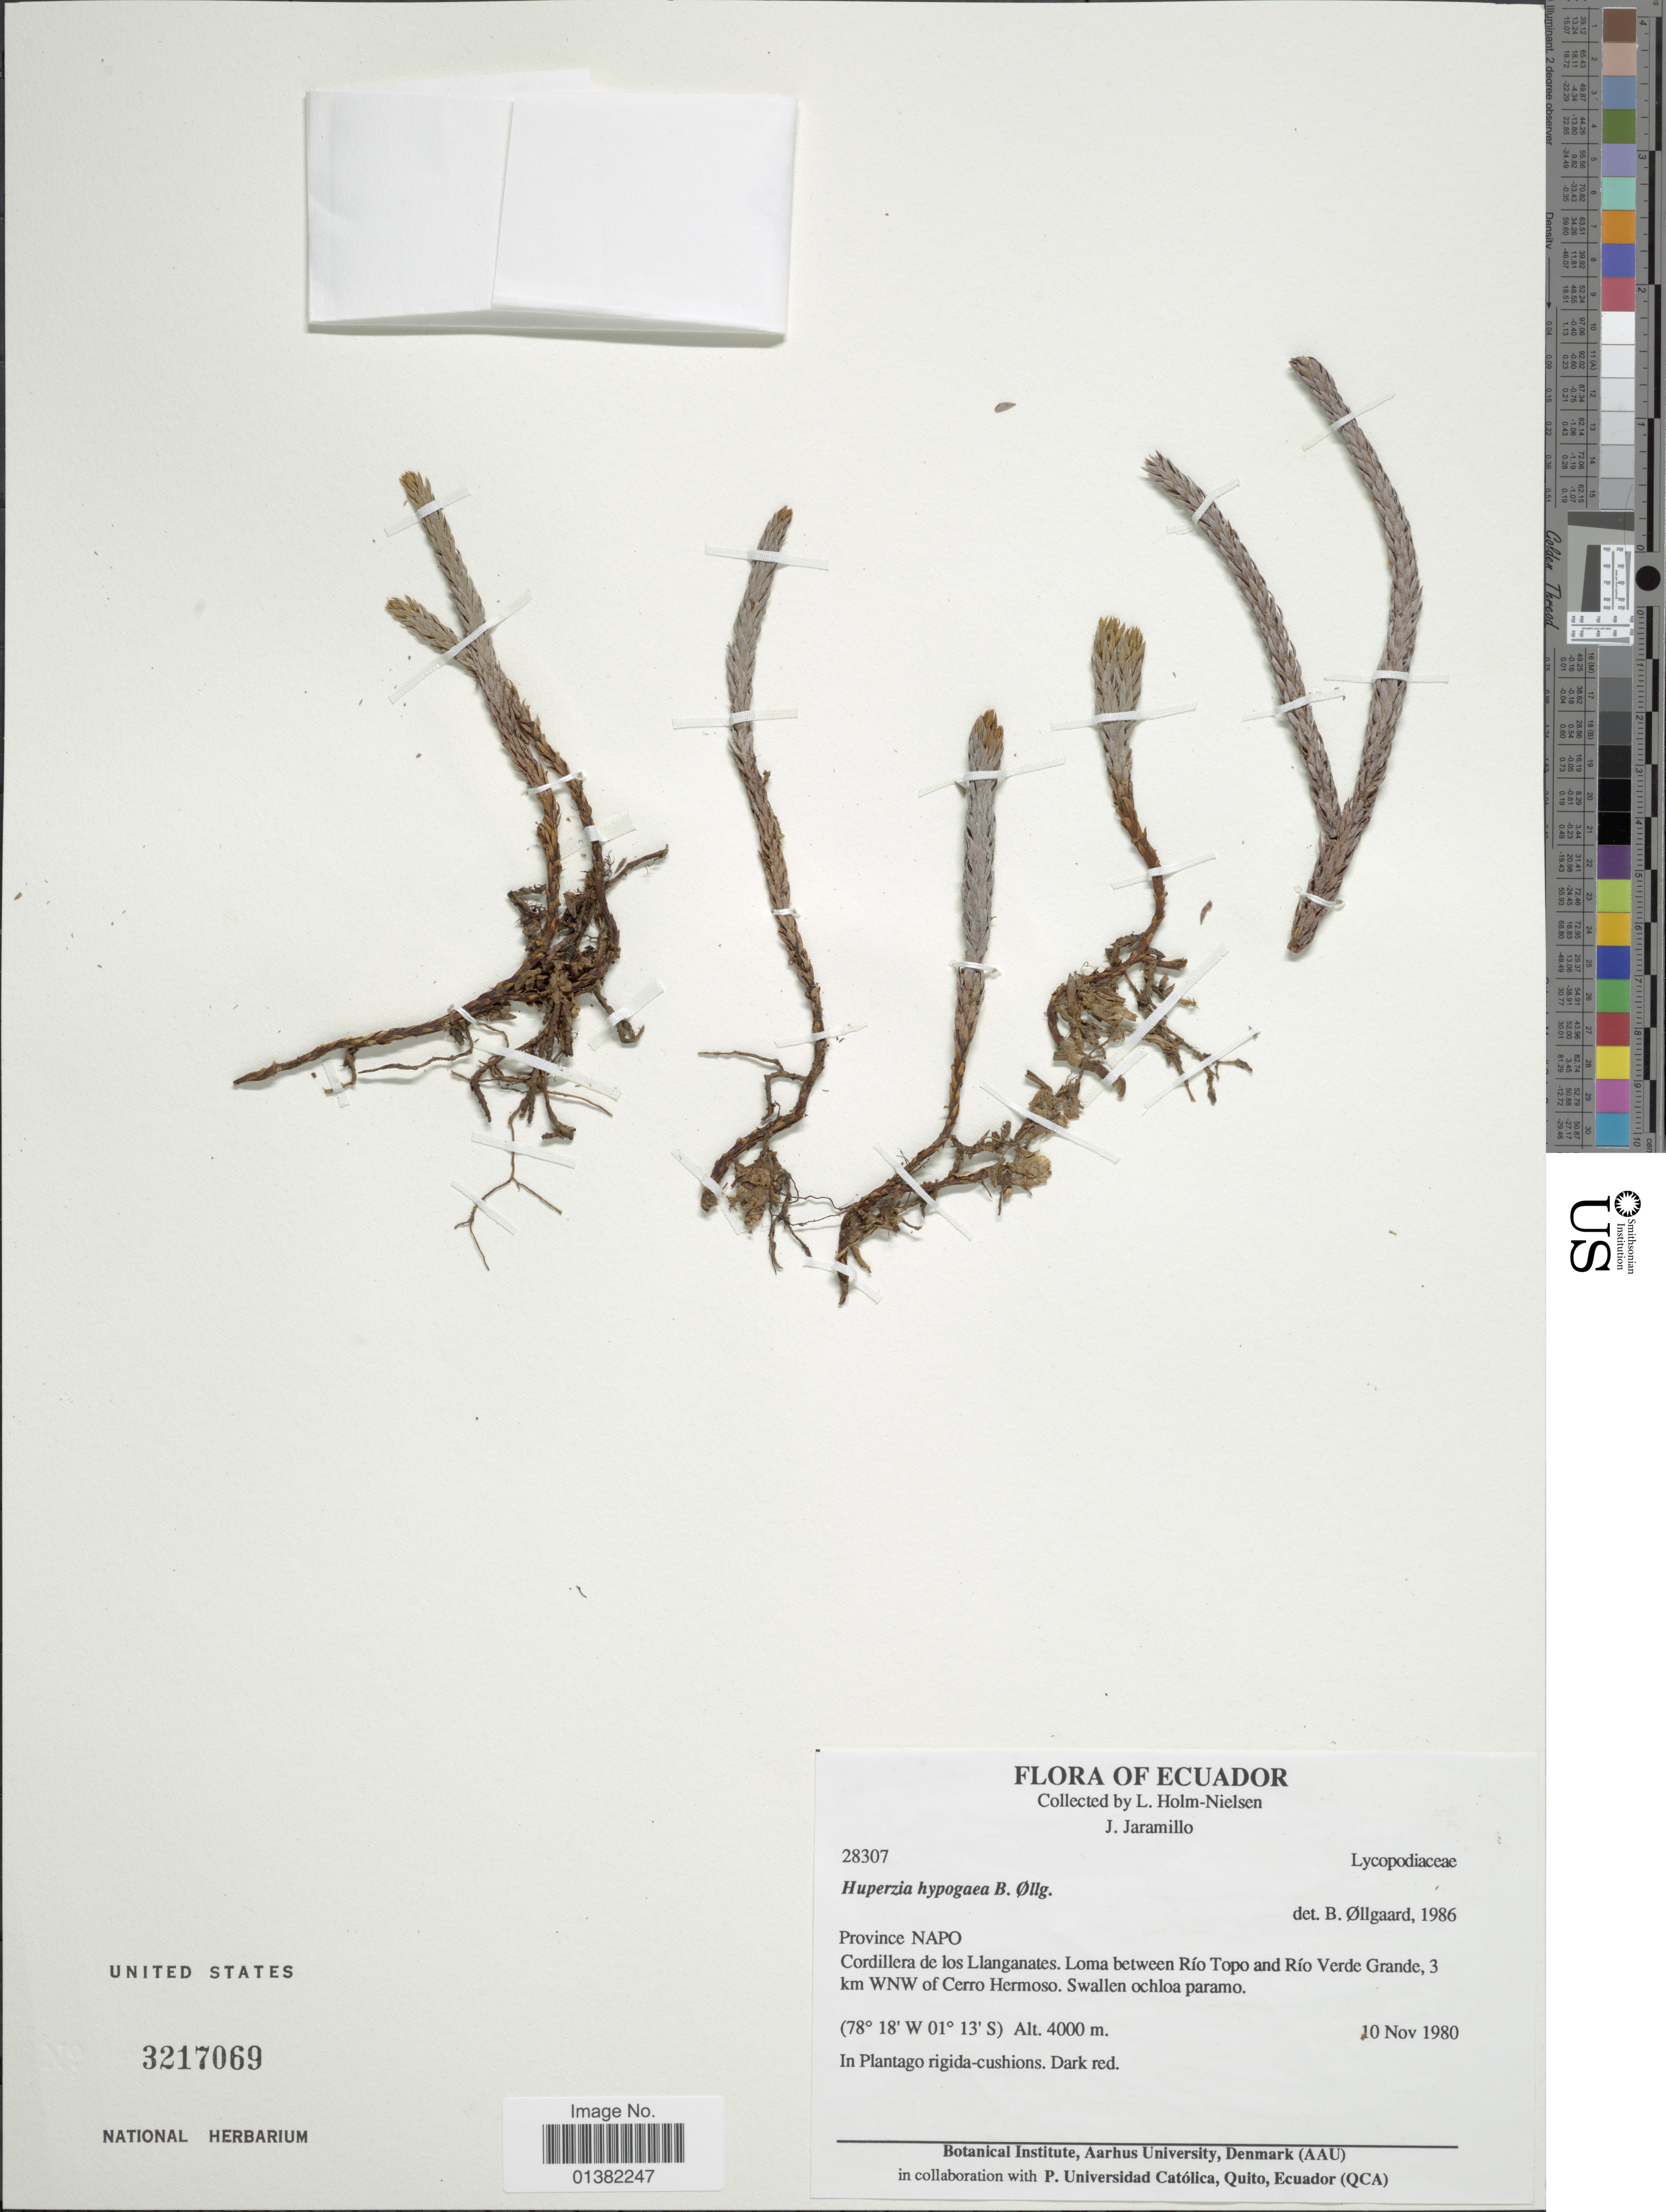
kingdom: Plantae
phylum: Tracheophyta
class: Lycopodiopsida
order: Lycopodiales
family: Lycopodiaceae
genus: Phlegmariurus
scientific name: Phlegmariurus hypogaeus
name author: (B. Øllg.) B. Øllg.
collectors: L. B. Holm-Nielsen & J. Jaramillo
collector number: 28307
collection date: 1980-11-10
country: Ecuador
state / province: Napo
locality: Cordillera de los Llanganates. Loma between Río Topo and Río Verder Grande, 3 km WNW of Cerro Hermoso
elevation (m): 4000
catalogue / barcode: US 3217069